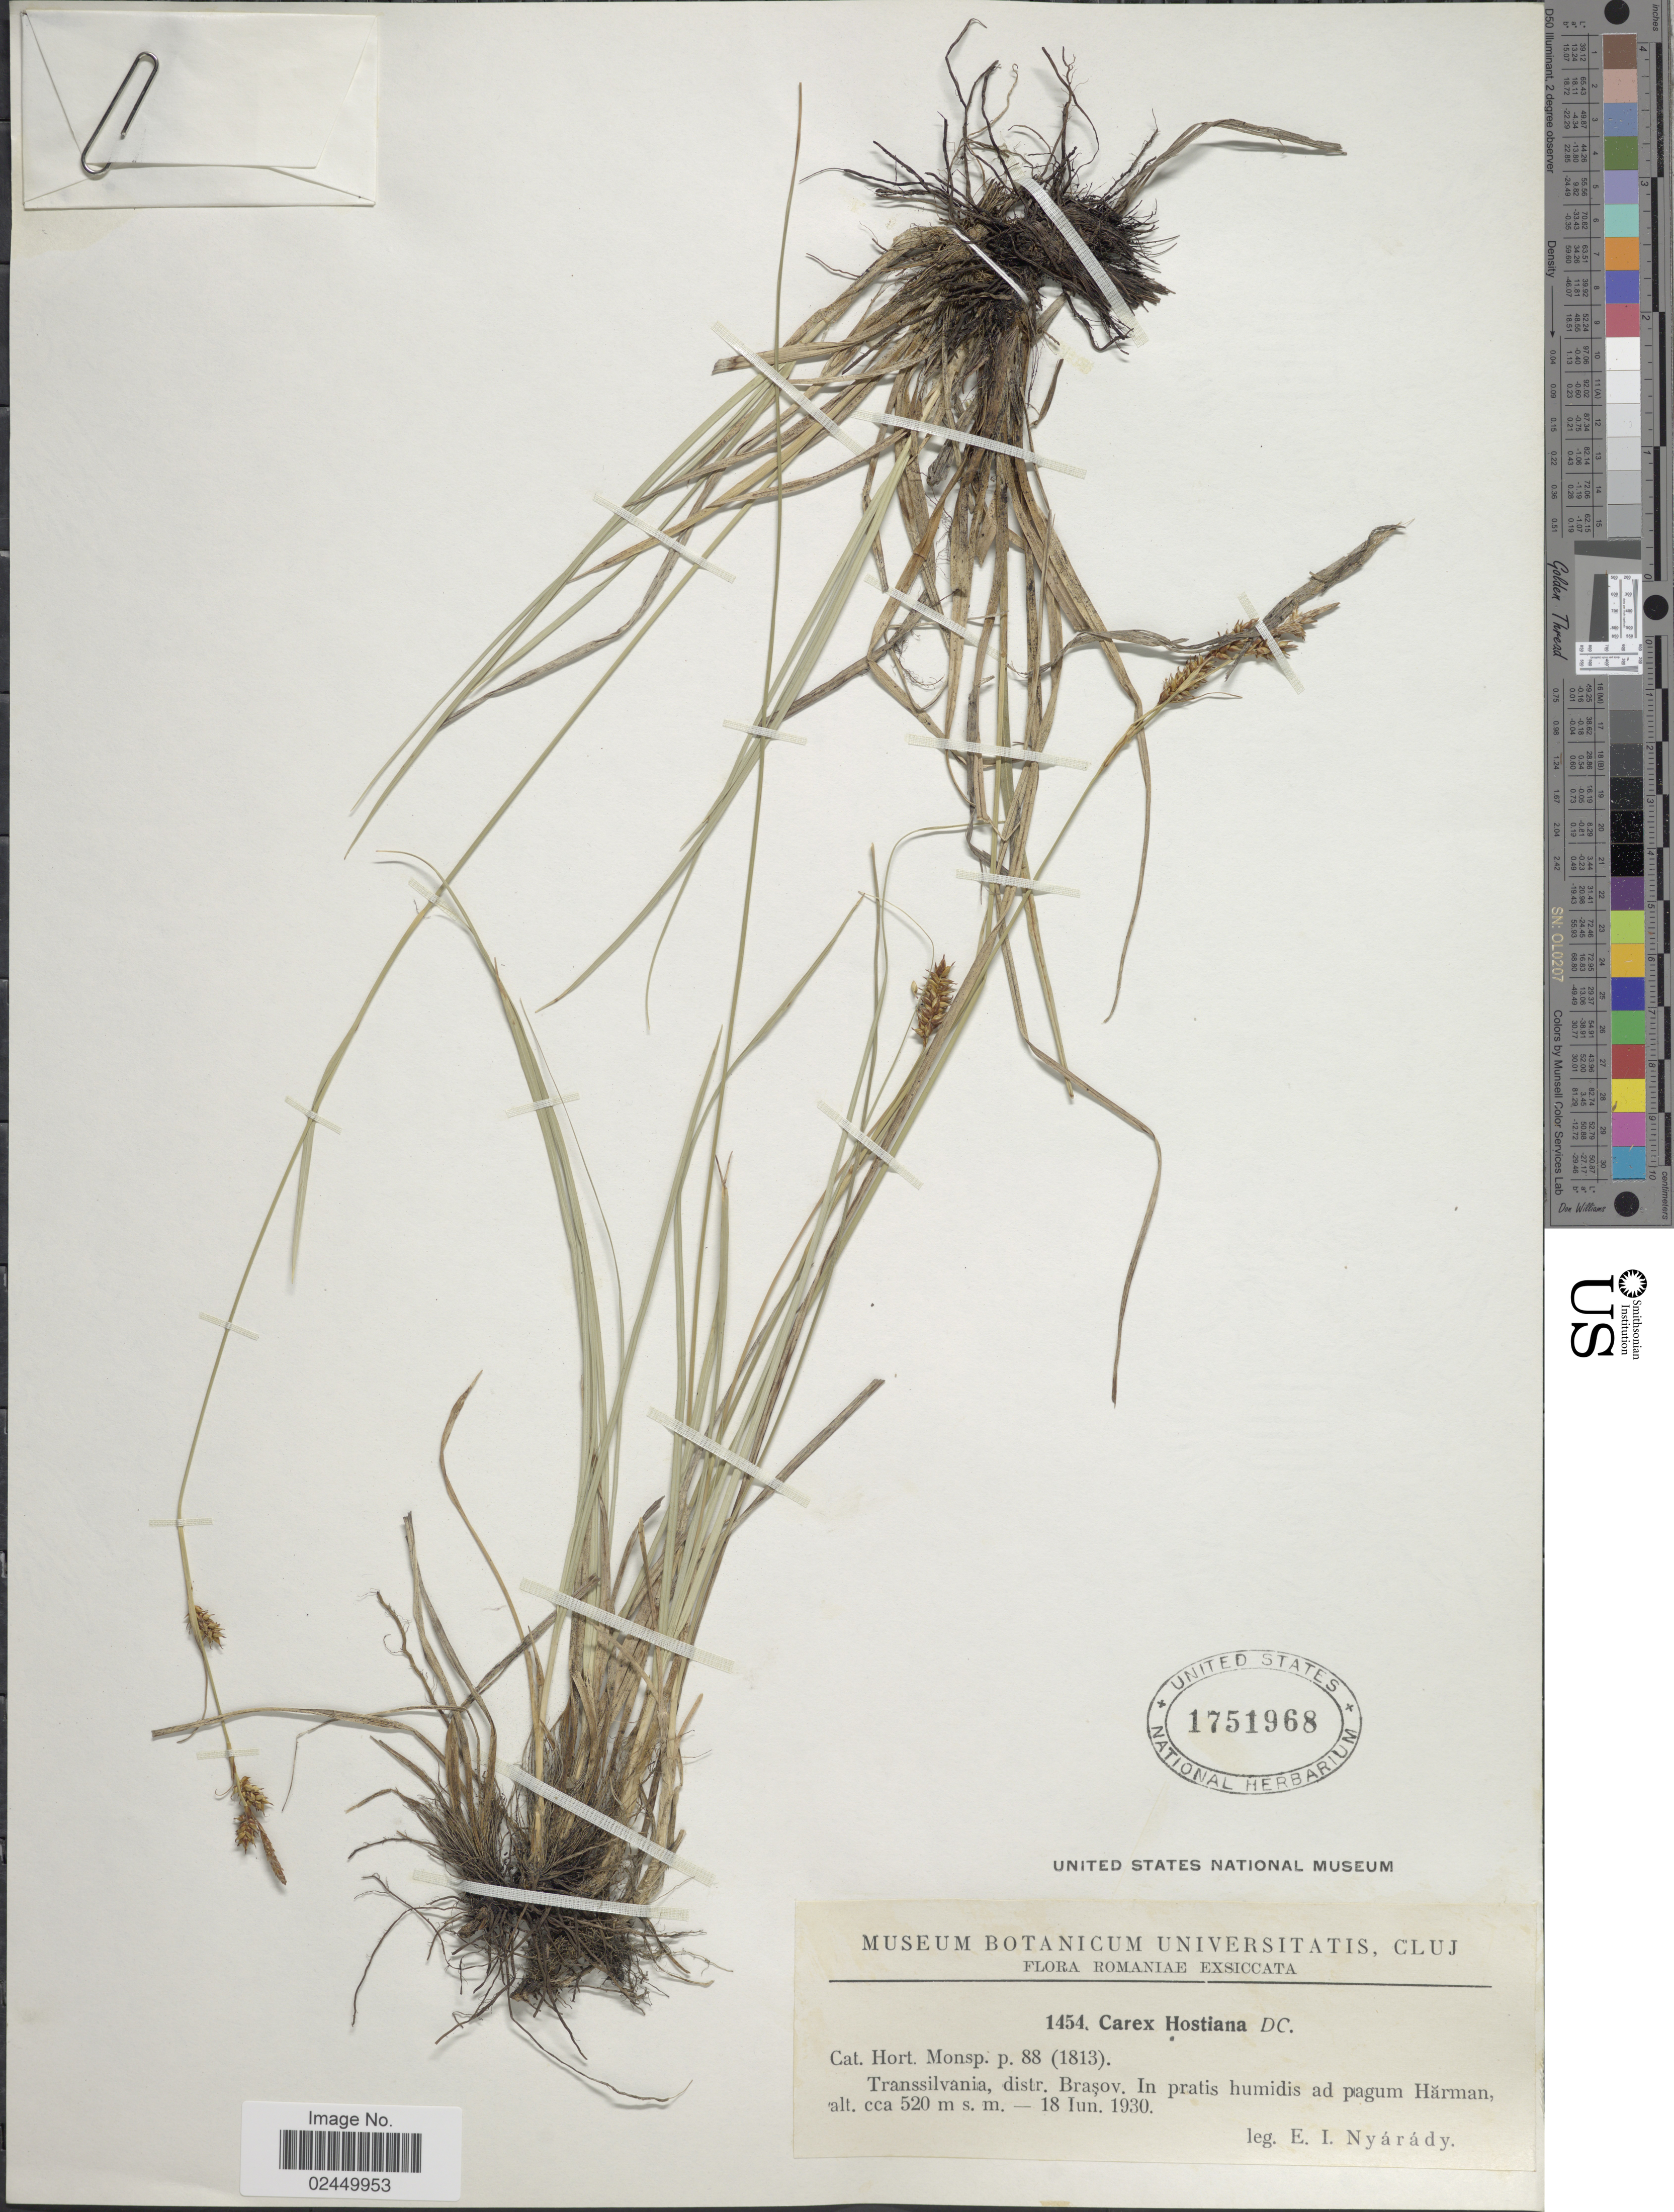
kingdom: Plantae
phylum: Tracheophyta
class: Liliopsida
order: Poales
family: Cyperaceae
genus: Carex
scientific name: Carex hostiana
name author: DC.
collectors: E. Nyárády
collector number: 1454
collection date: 1930-06-18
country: Romania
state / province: Brasov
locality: Transsilvania, distr. Brasov. In pratis humidis ad pagum Harman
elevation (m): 520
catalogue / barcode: US 1751968